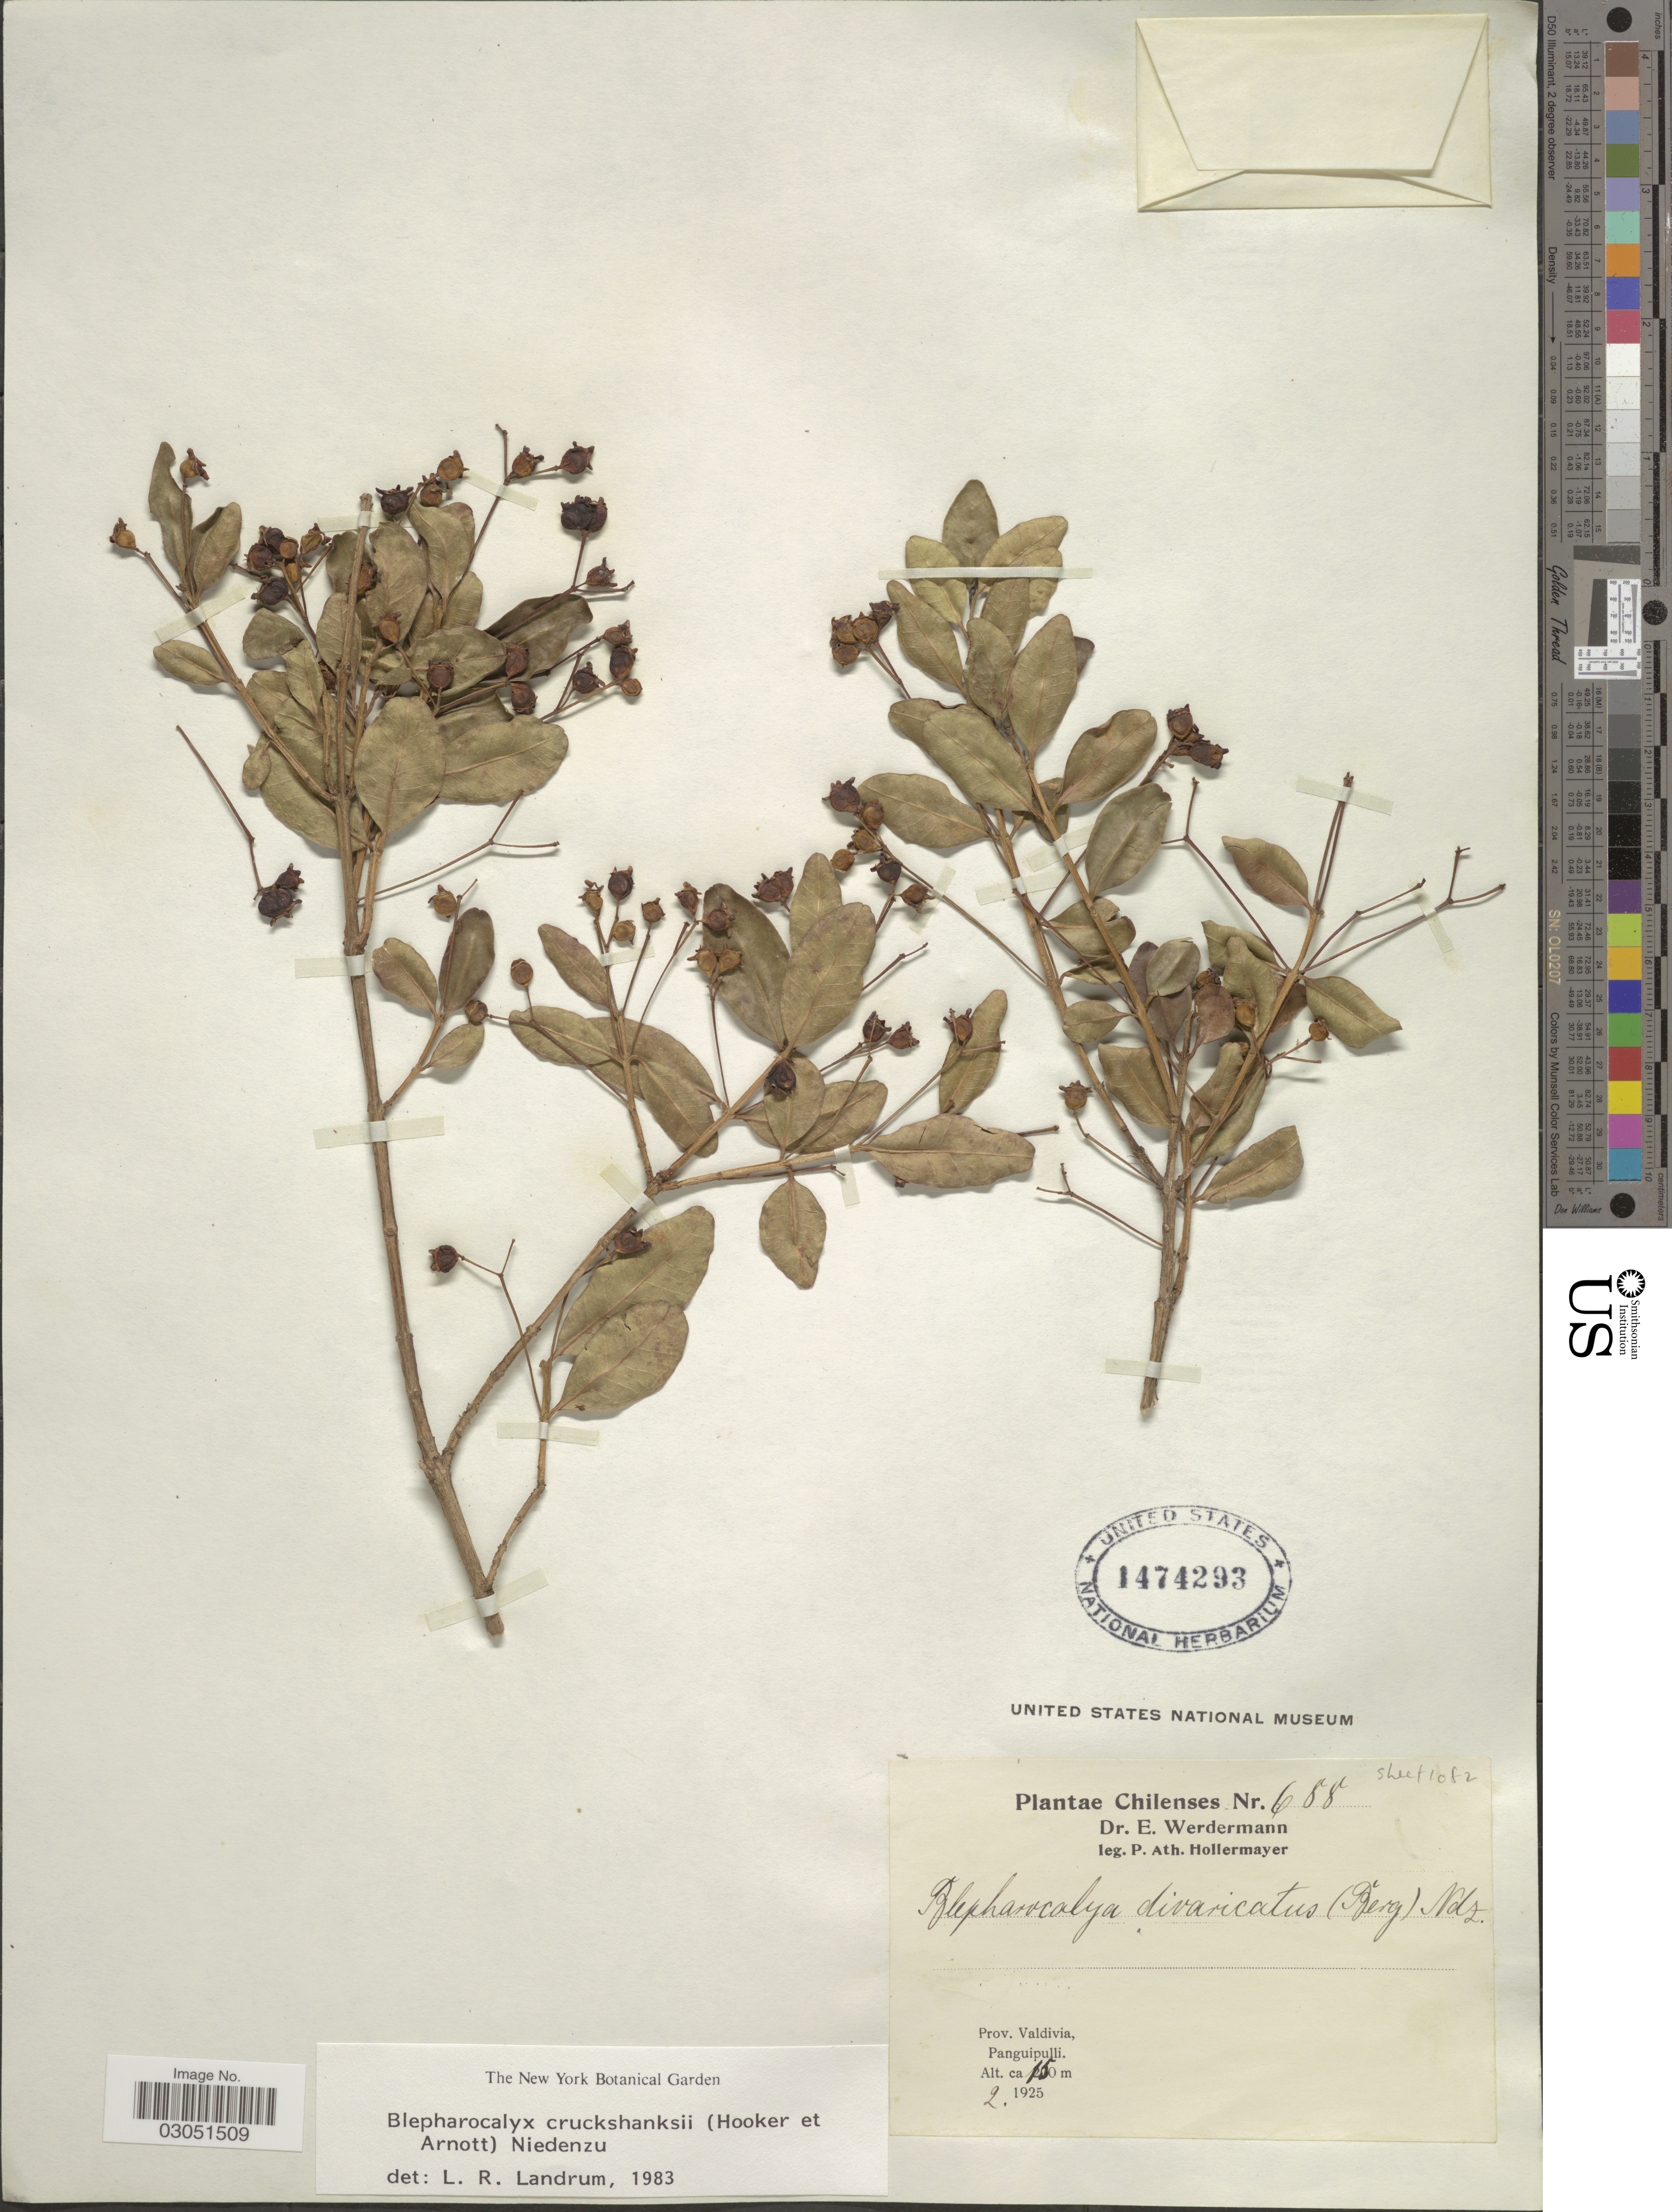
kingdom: Plantae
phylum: Tracheophyta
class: Magnoliopsida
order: Myrtales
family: Myrtaceae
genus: Temu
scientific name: Temu cruckshanksii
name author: (Hook. & Arn.) O. Berg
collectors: P. Hollermayer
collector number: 688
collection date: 1925-02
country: Chile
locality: Prov. Valdivia, Panguipulli.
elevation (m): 150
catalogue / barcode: US 1474293